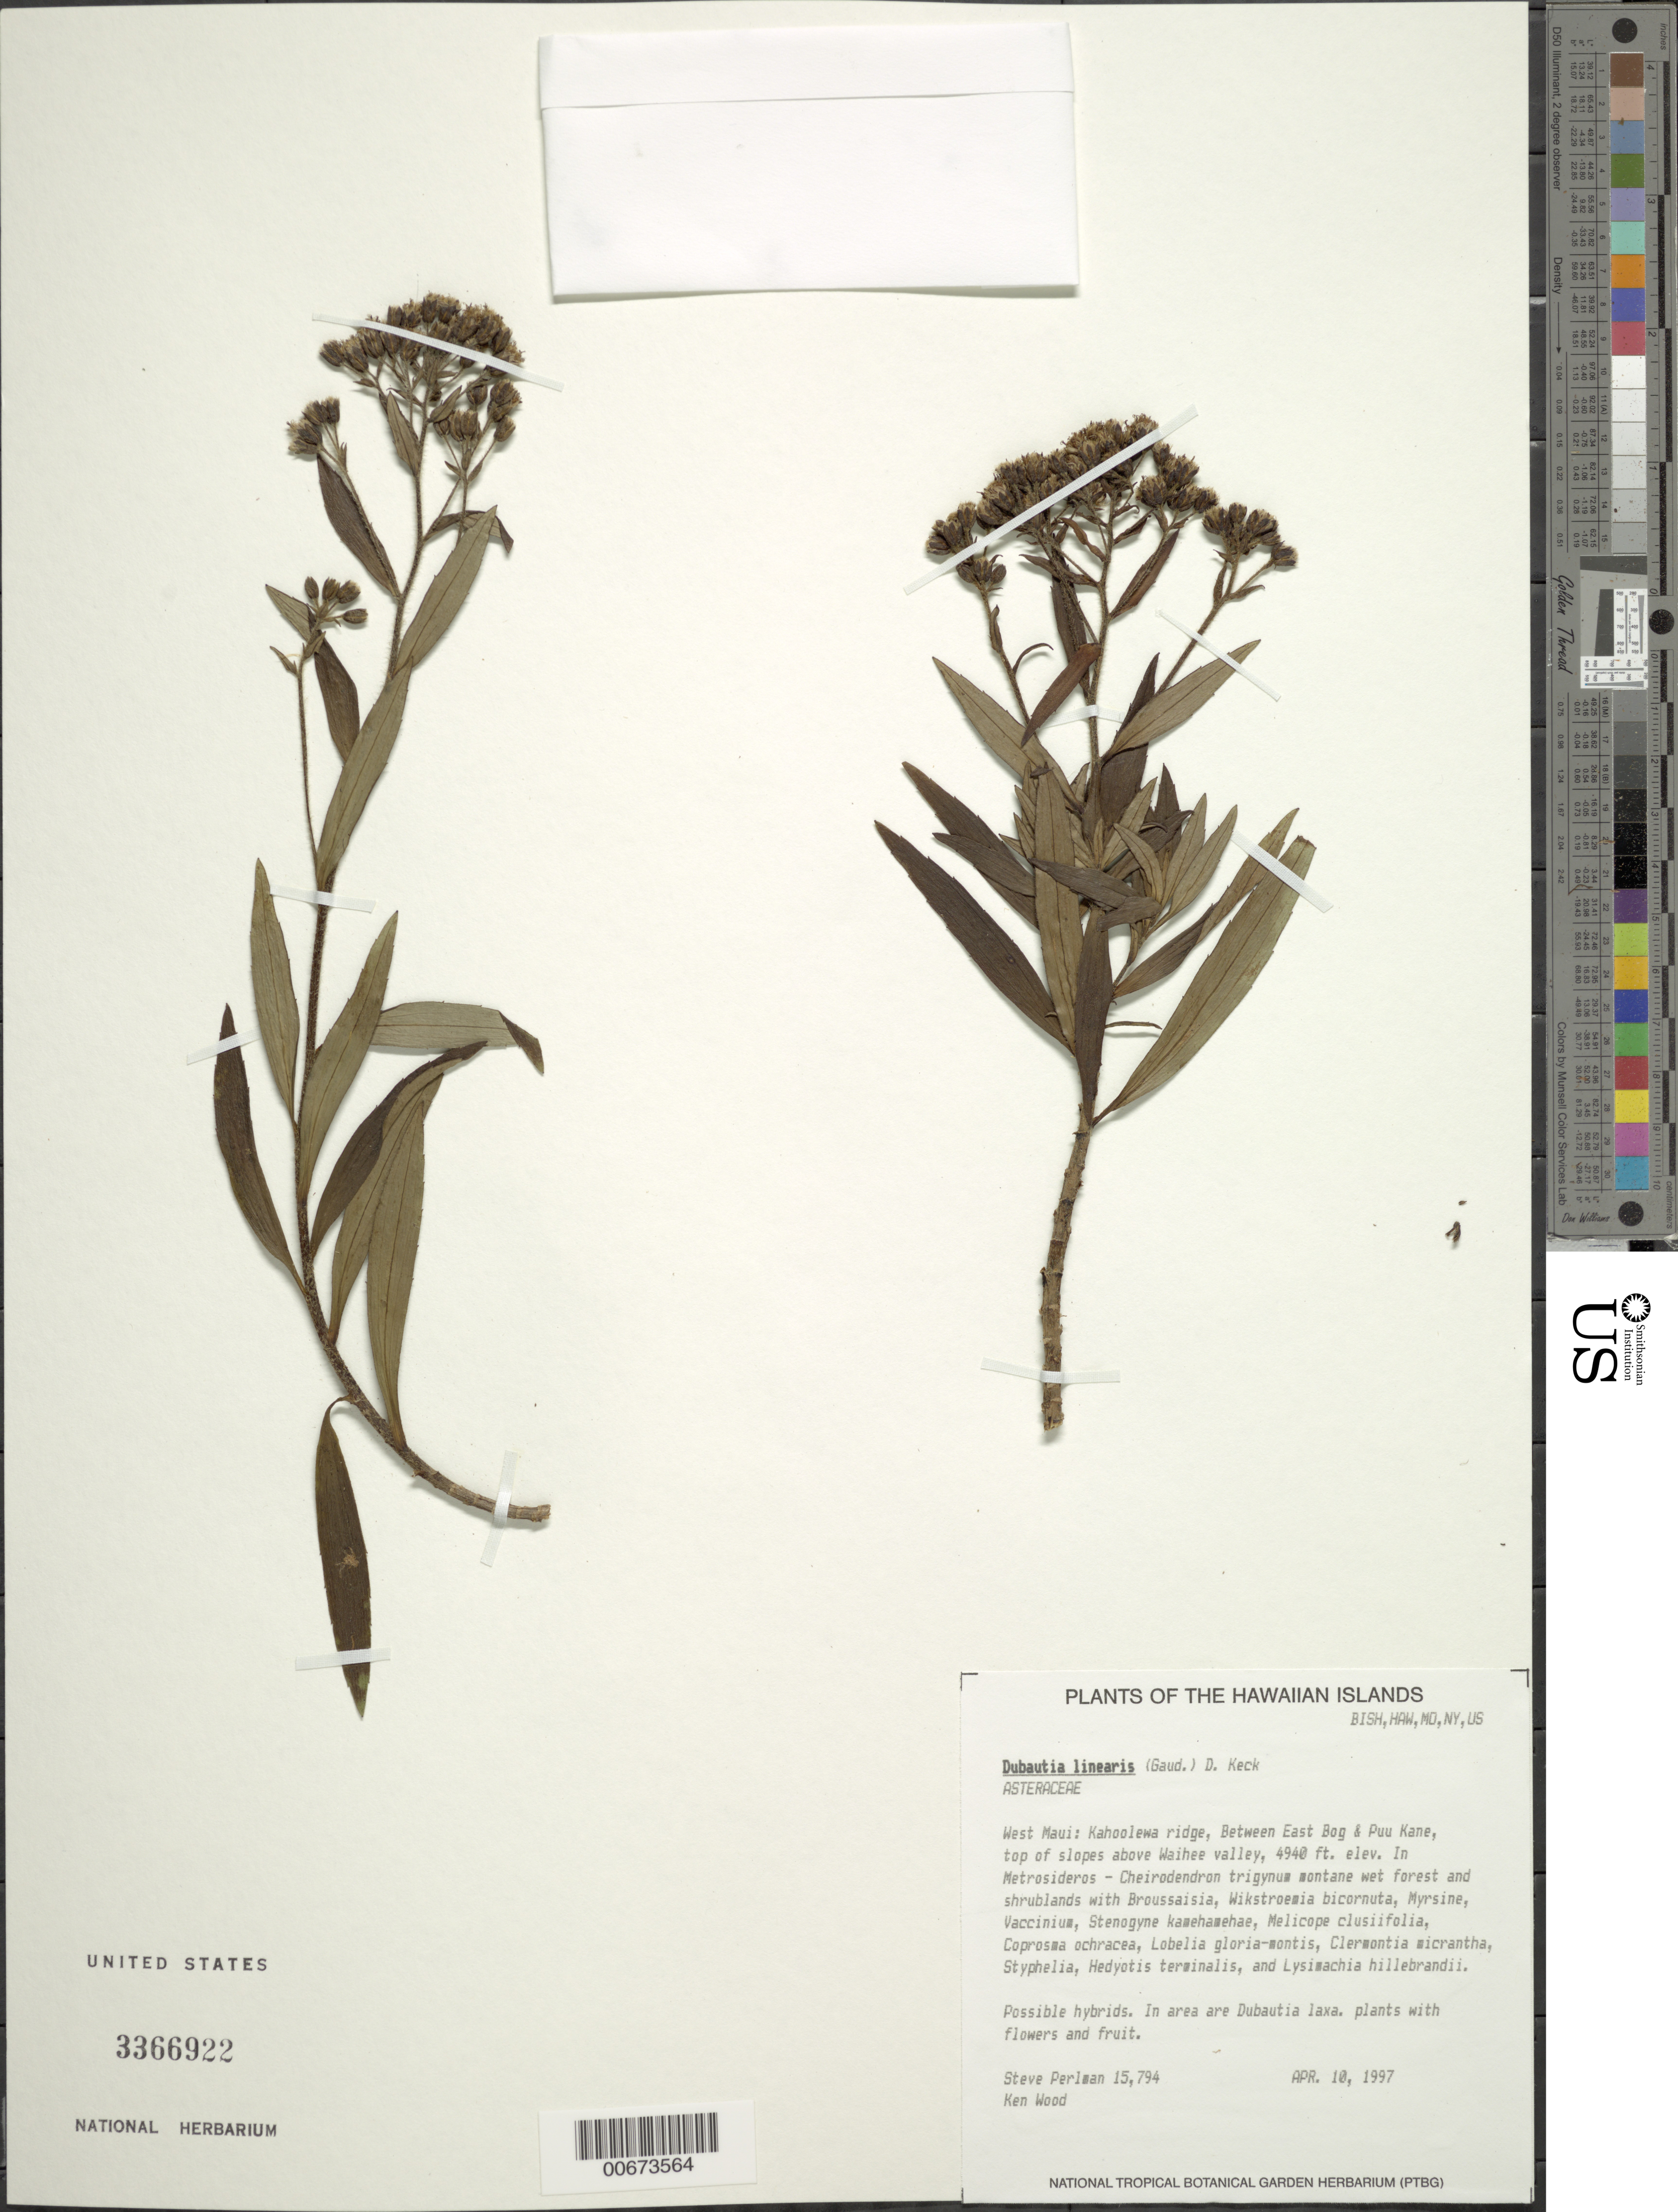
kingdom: Plantae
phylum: Tracheophyta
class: Magnoliopsida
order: Asterales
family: Asteraceae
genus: Dubautia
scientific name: Dubautia linearis subsp. linearis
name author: (Gaudich.) D.D. Keck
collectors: S. P. Perlman & K. Wood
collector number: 15794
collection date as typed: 10 Apr 1997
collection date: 1997-04-10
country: United States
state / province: Hawaii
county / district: Maui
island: Maui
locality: West Maui, Kaho'olewa ridge, between East Bog and Pu'u Kane, top of slopes above Waihee valley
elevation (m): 1506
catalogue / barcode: US 3366922